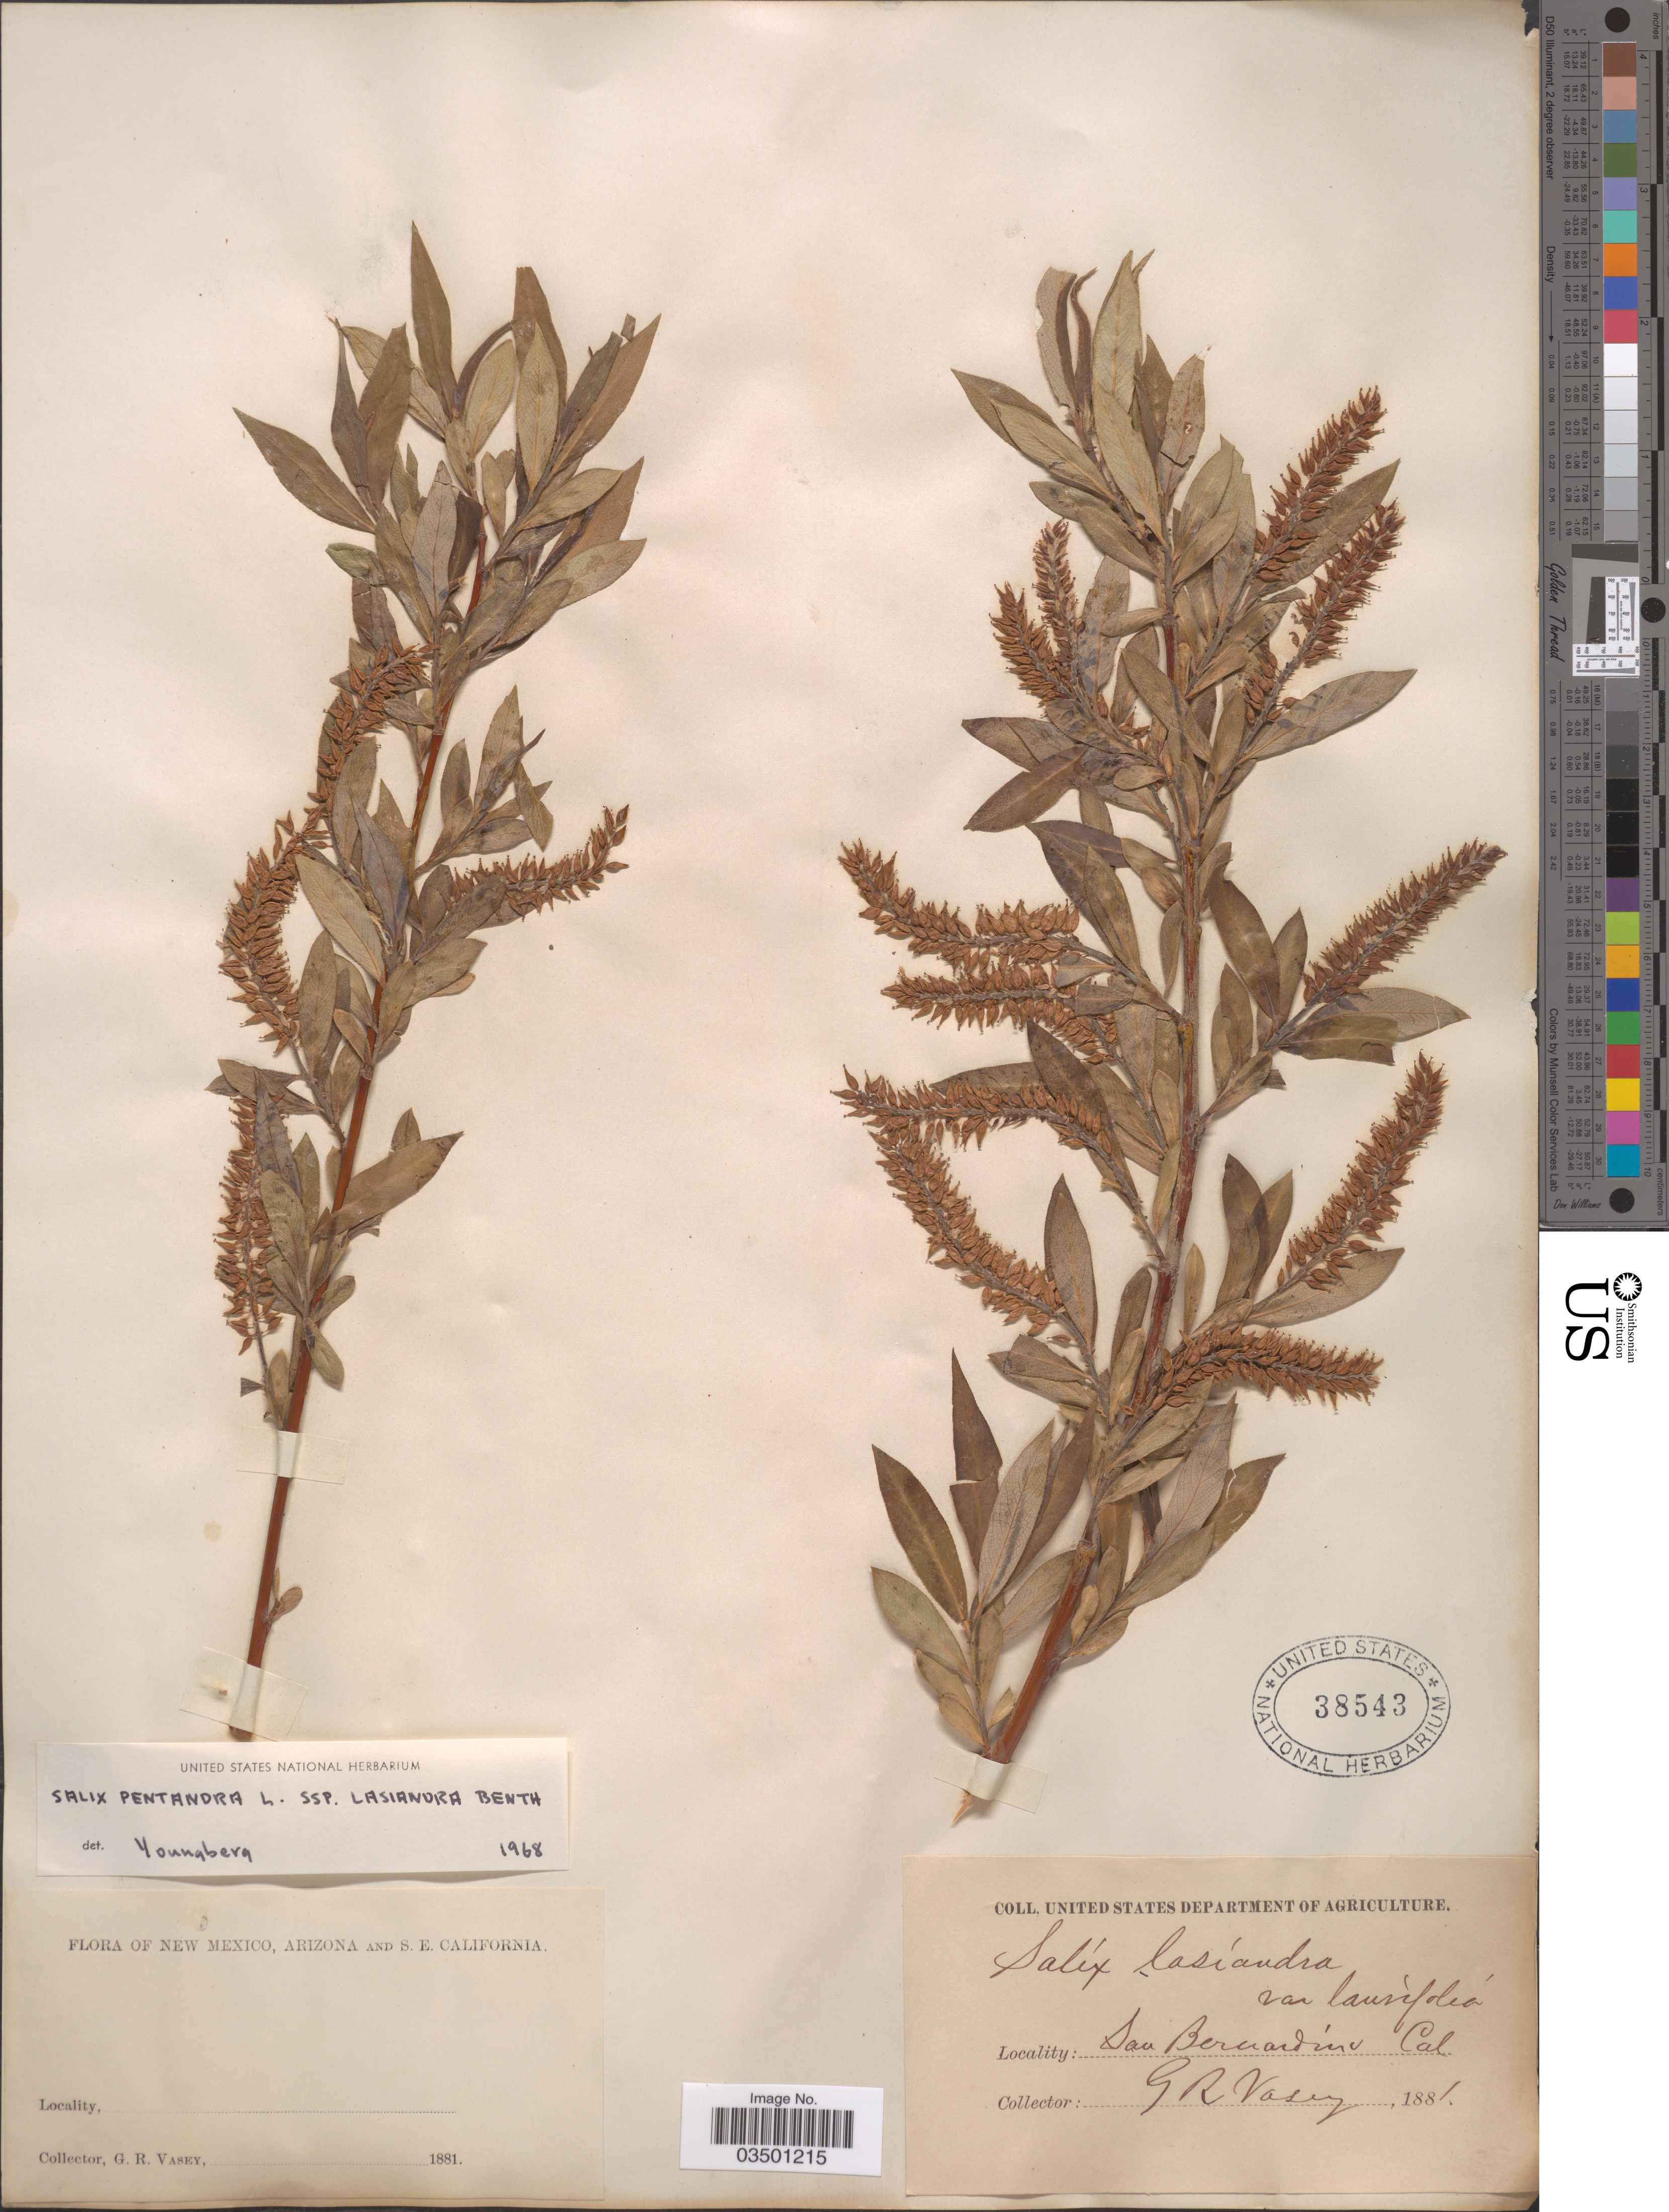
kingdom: Plantae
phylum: Tracheophyta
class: Magnoliopsida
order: Malpighiales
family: Salicaceae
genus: Salix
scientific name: Salix lasiandra var. lancifolia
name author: Bebb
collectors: G. R. Vasey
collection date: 1881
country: United States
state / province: California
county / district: San Bernardino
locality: S. E. California. San Bernardino.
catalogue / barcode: US 38543